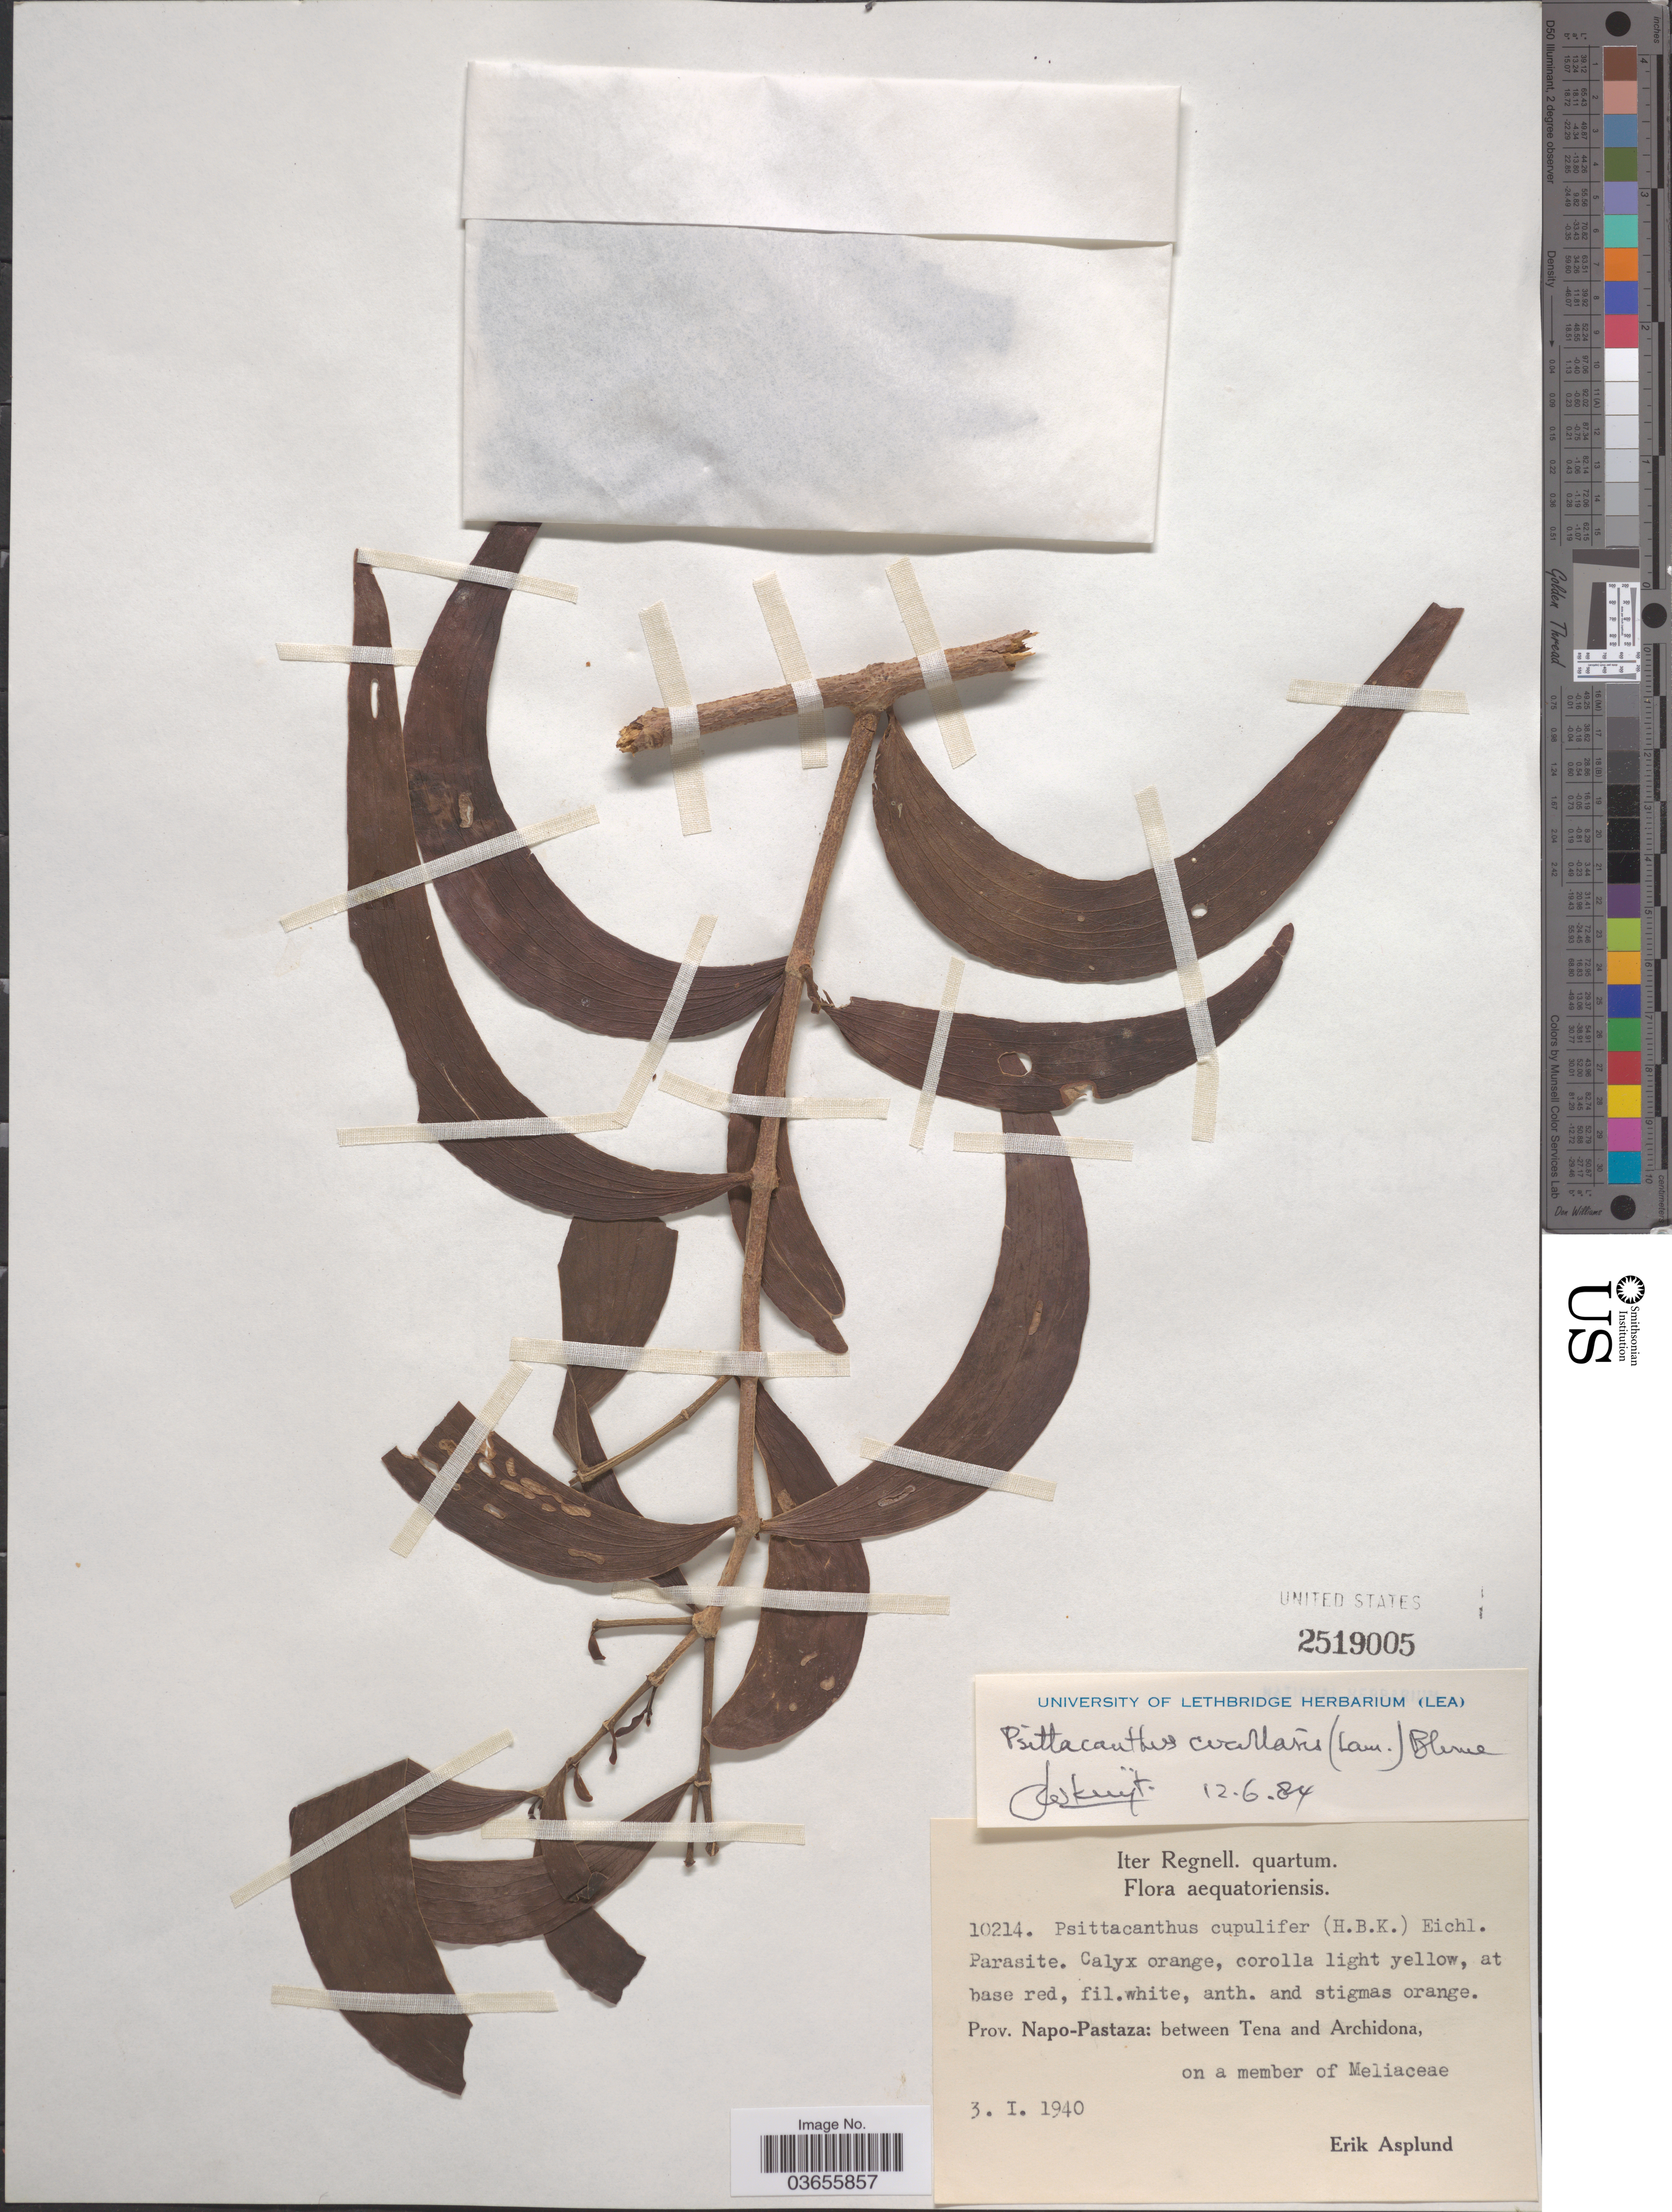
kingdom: Plantae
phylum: Tracheophyta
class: Magnoliopsida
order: Santalales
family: Loranthaceae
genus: Psittacanthus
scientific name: Psittacanthus cucullaris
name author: (Kunth) G. Don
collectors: E. Asplund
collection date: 1940-01-03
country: Ecuador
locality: Prov. Napo-Pastaza: between Tena and Archidona.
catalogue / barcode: US 2519005